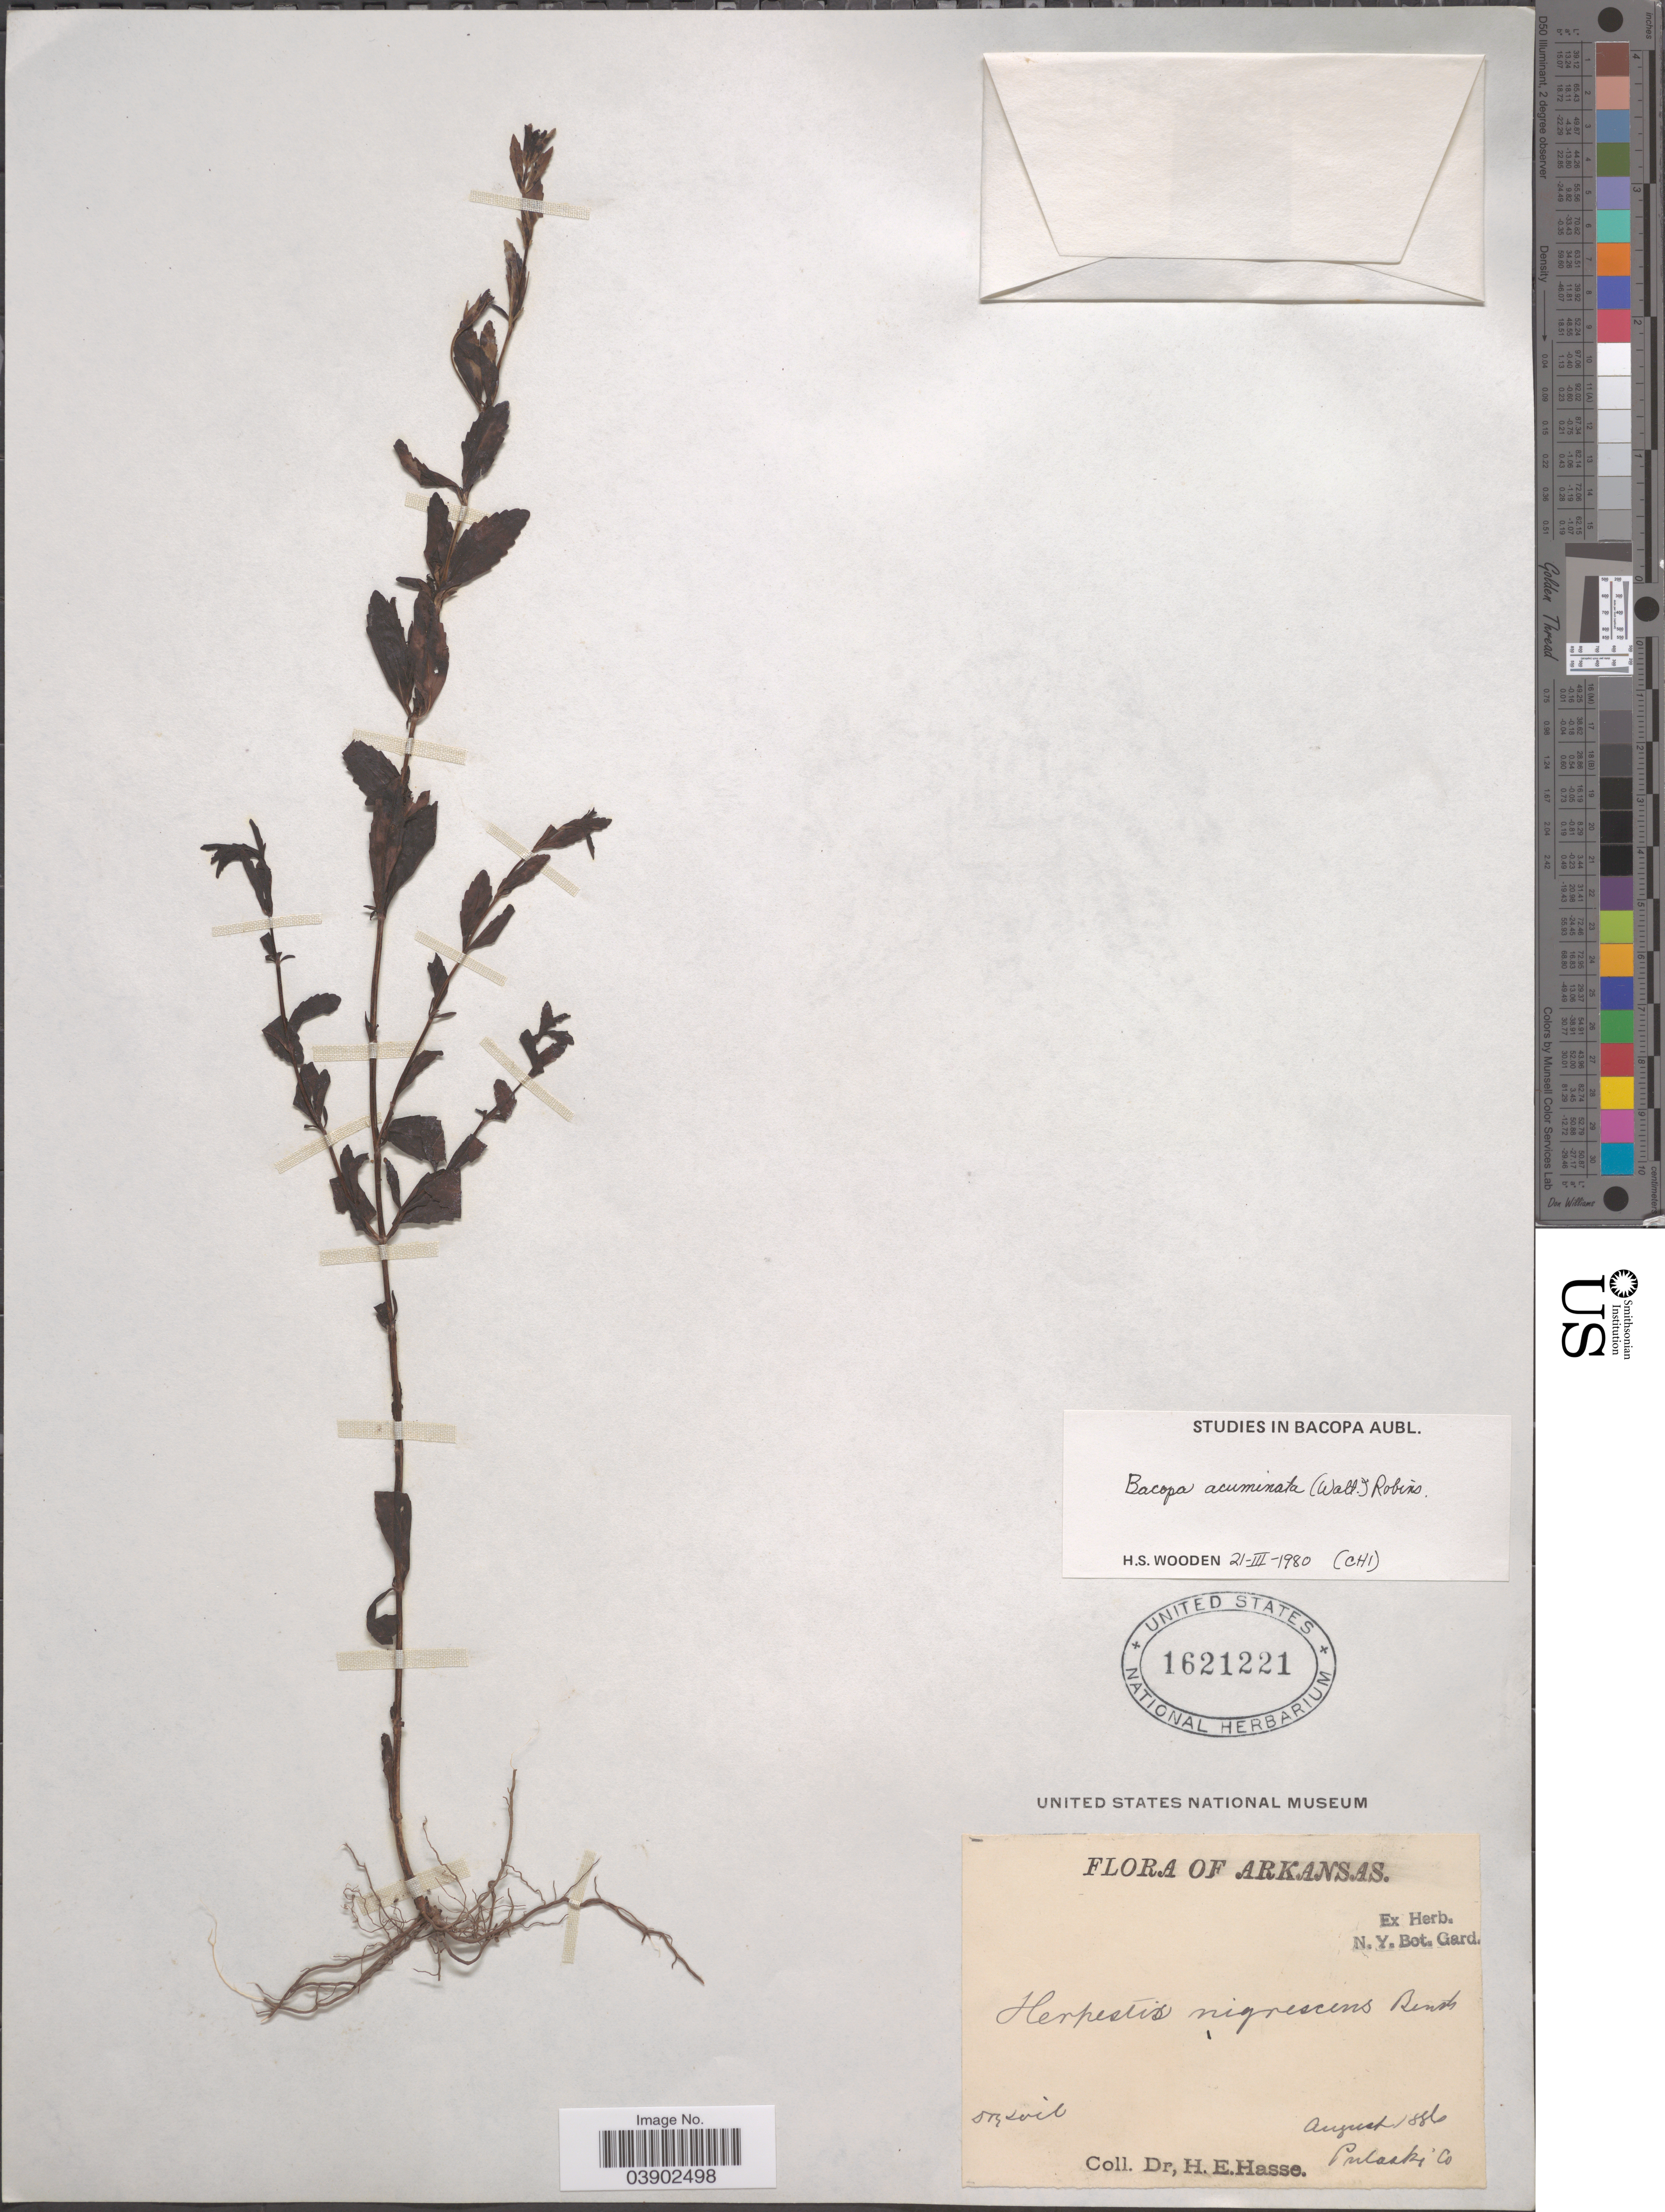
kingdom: Plantae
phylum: Tracheophyta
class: Magnoliopsida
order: Lamiales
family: Plantaginaceae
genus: Mecardonia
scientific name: Mecardonia acuminata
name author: (Walter) Small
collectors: H. E. Hasse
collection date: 1886-08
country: United States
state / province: Arkansas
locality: Pulaski Co.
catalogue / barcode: US 1621221